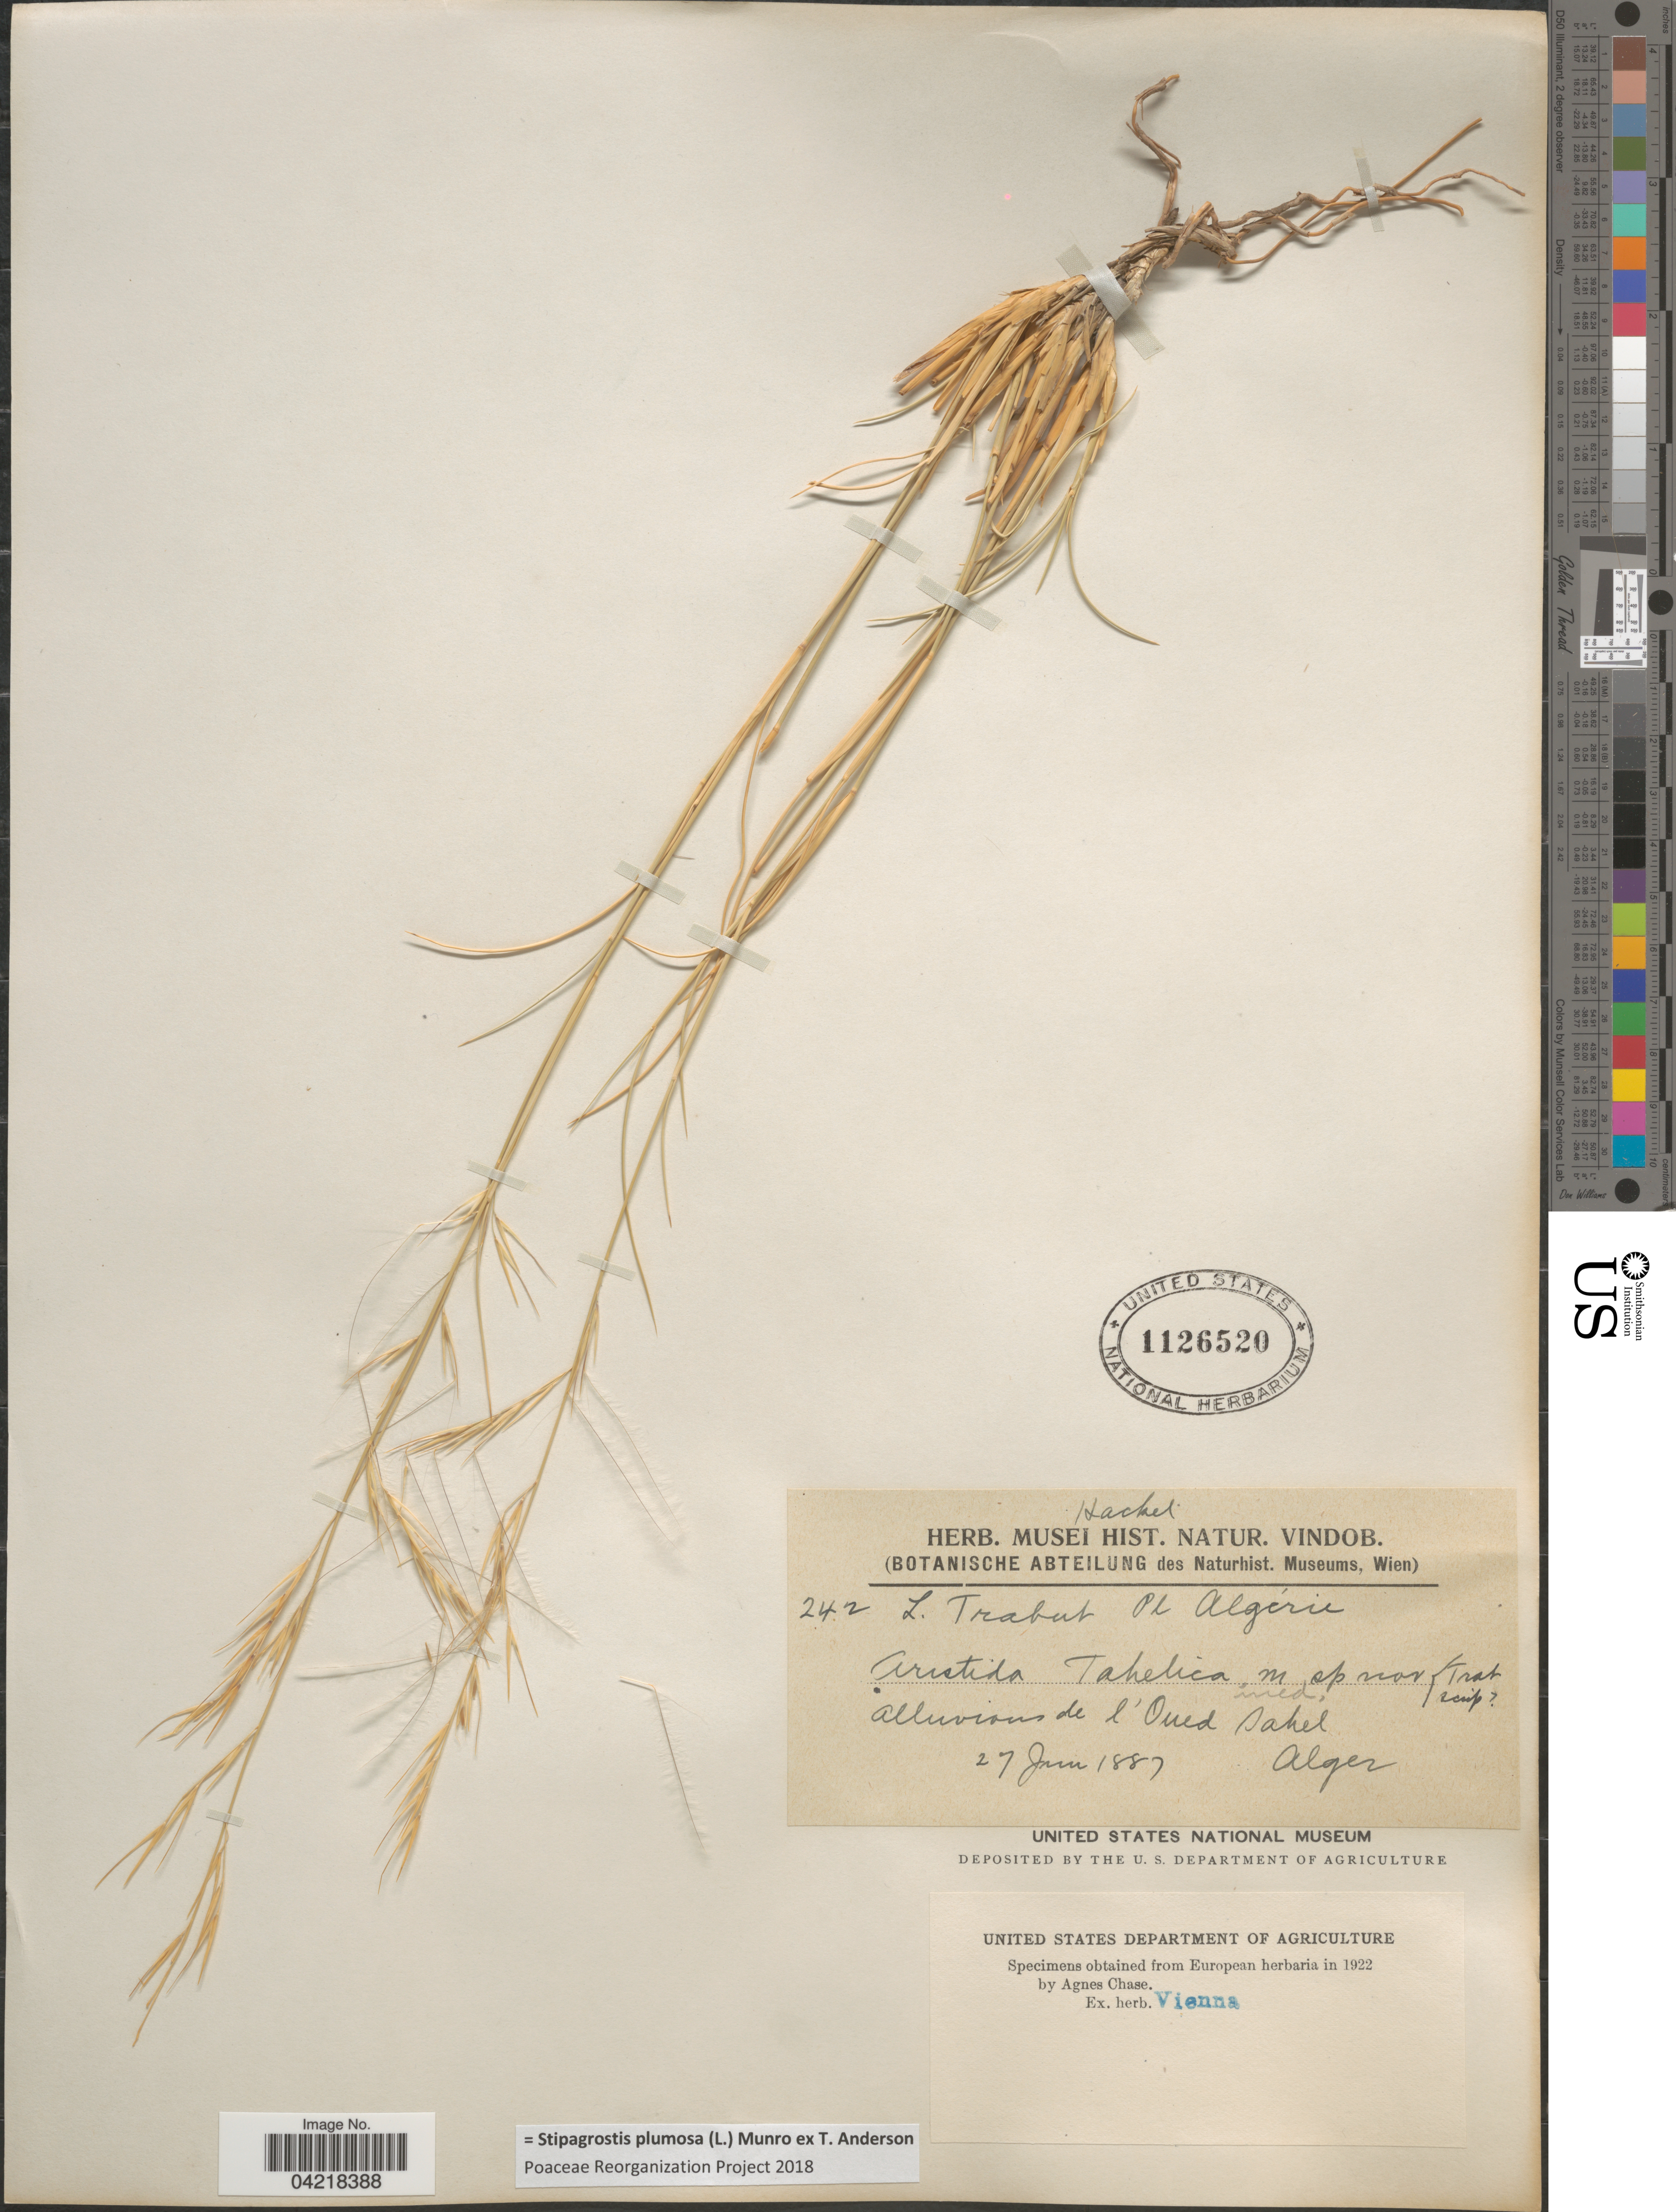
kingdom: Plantae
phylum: Tracheophyta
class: Liliopsida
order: Poales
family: Poaceae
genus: Stipagrostis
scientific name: Stipagrostis plumosa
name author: (L.) Munro ex T. Anderson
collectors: L. Trabut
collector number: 242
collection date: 1887-06-27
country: Algeria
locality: Alluvious de l' Oued Sahel. Alger.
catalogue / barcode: US 1126520